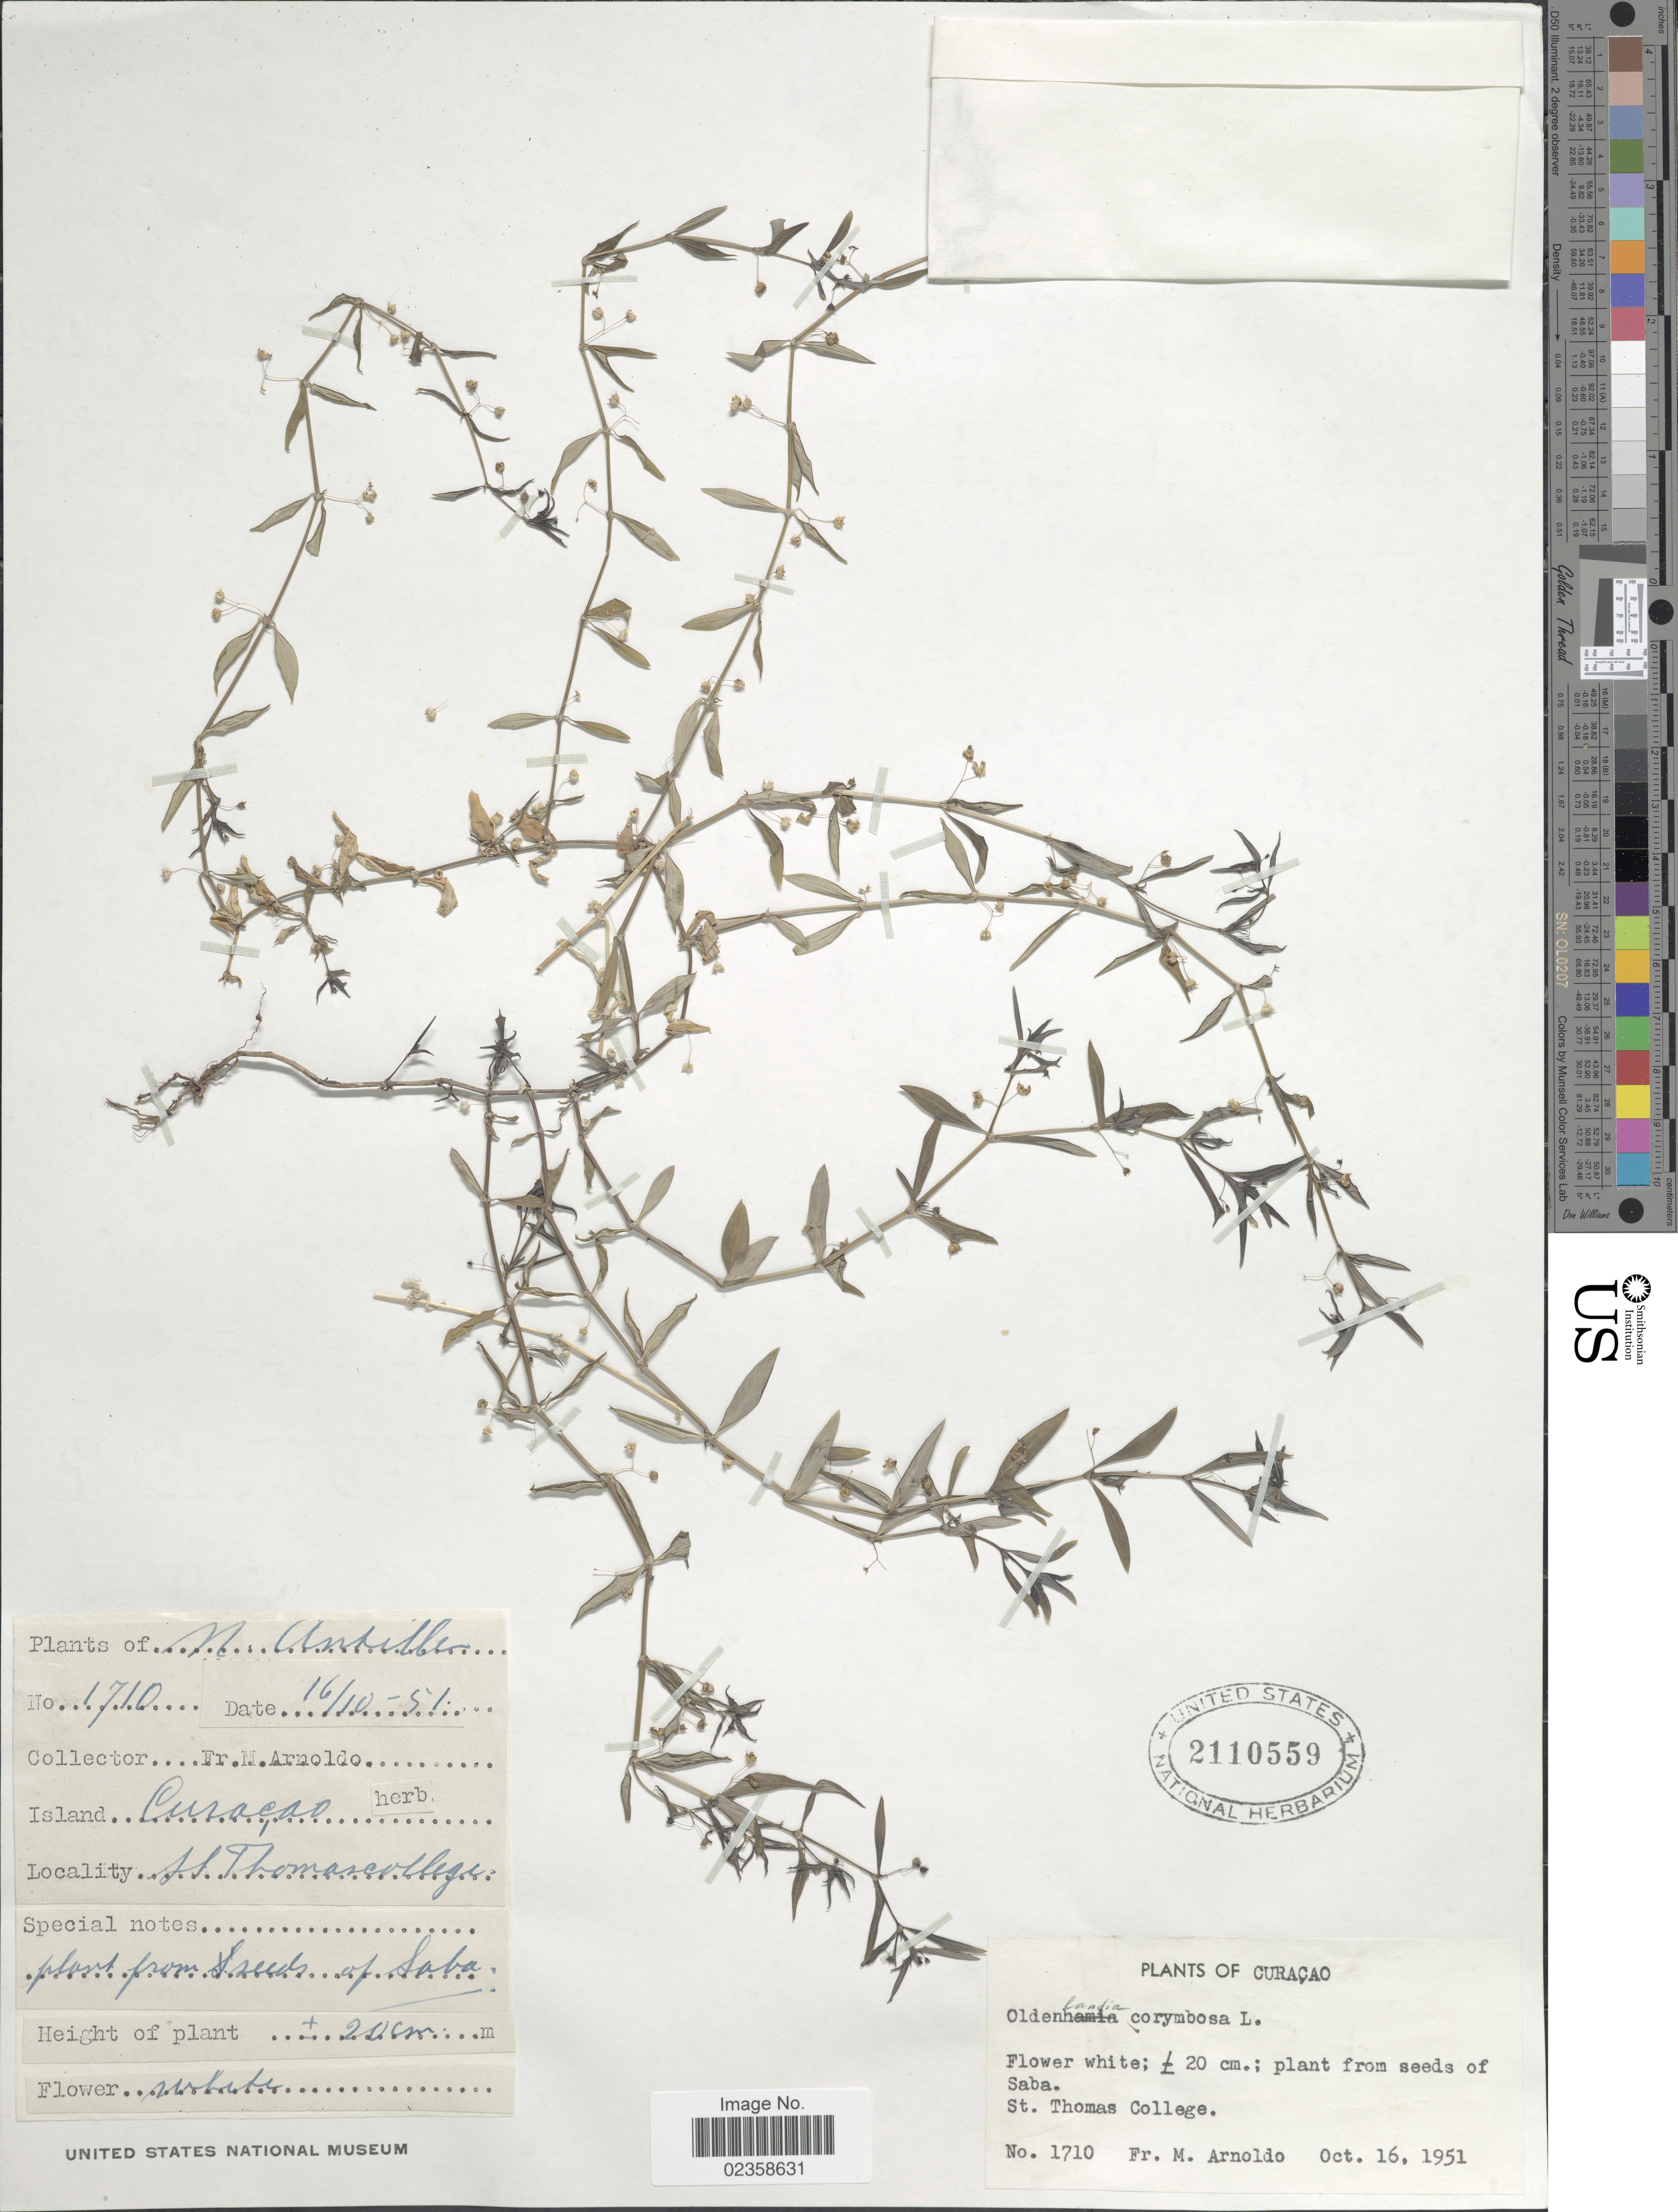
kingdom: Plantae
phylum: Tracheophyta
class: Magnoliopsida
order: Gentianales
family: Rubiaceae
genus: Oldenlandia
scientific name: Oldenlandia corymbosa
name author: L.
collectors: N. Arnoldo-Broeders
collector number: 1710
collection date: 1951-10-16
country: Curaçao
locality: N. Antille, Island Curacao, St. Thomas College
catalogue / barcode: US 2110559